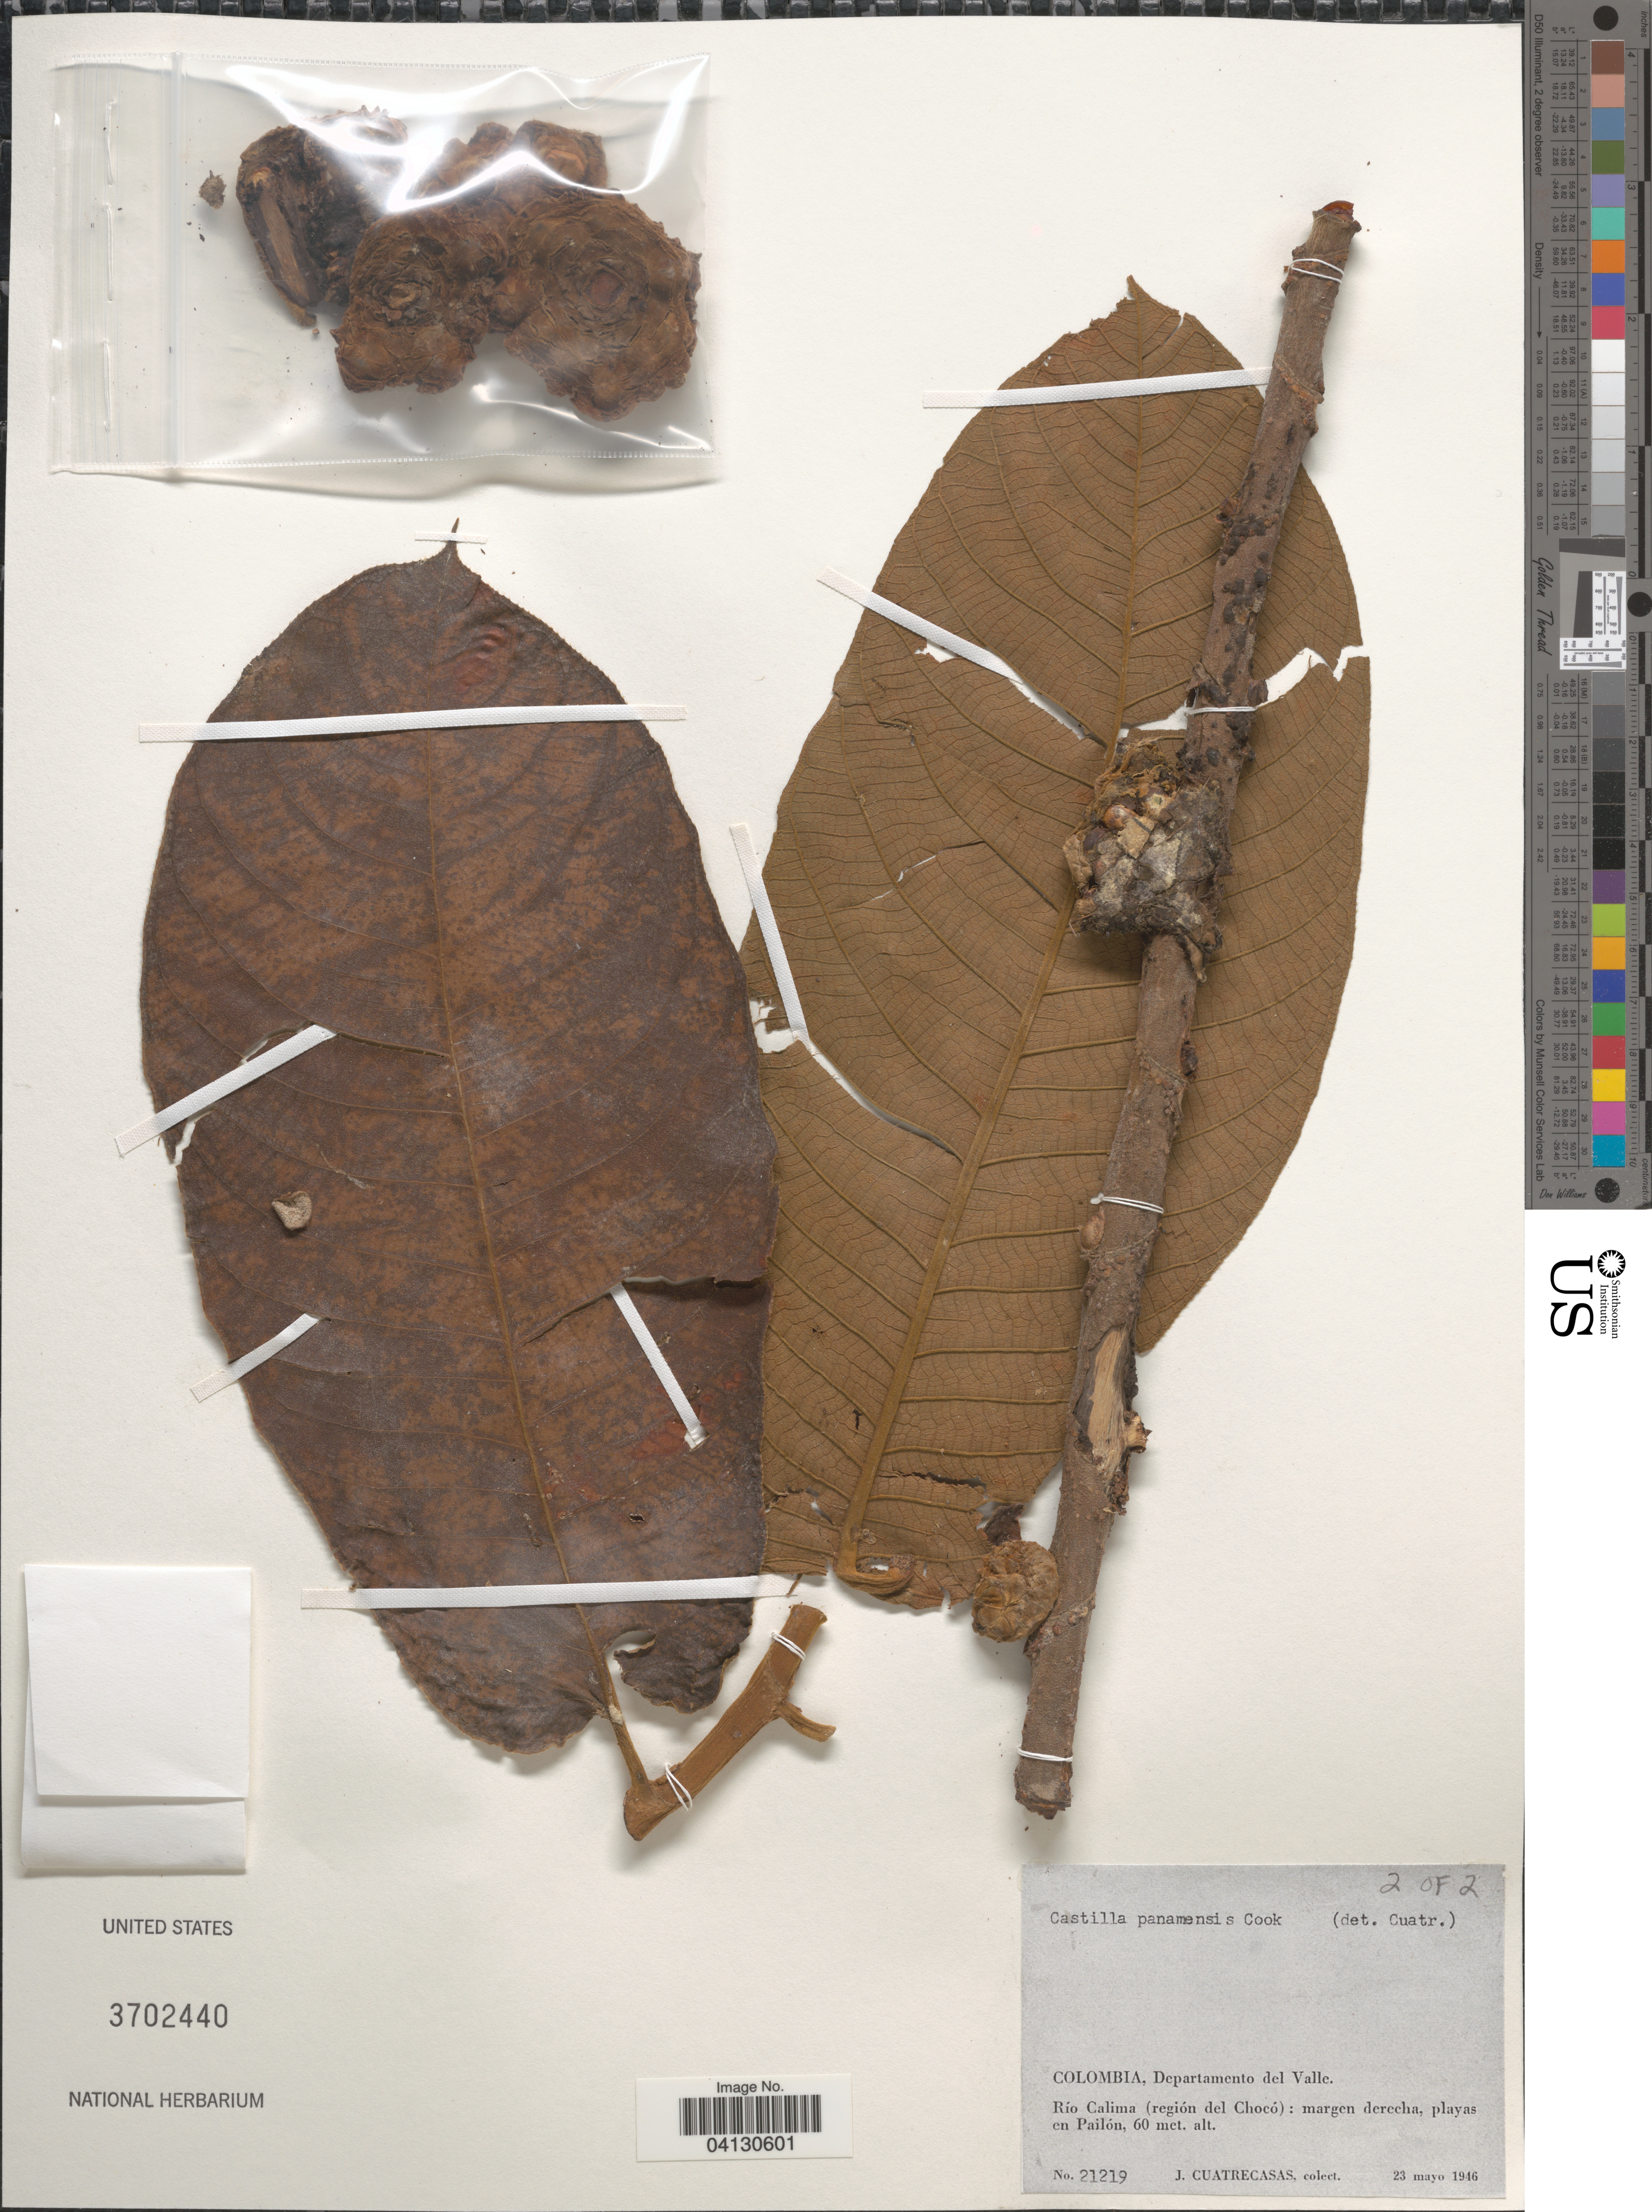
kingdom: Plantae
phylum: Tracheophyta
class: Magnoliopsida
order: Rosales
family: Moraceae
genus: Castilla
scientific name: Castilla panamensis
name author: O.F. Cook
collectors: J. Cuatrecasas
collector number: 21219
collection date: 1946-05-23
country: Colombia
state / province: Valle del Cauca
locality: Departamento del Valle. Río Calima (región del Chocó); margen derecha, playas en Pailón.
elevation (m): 60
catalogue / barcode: US 3702440